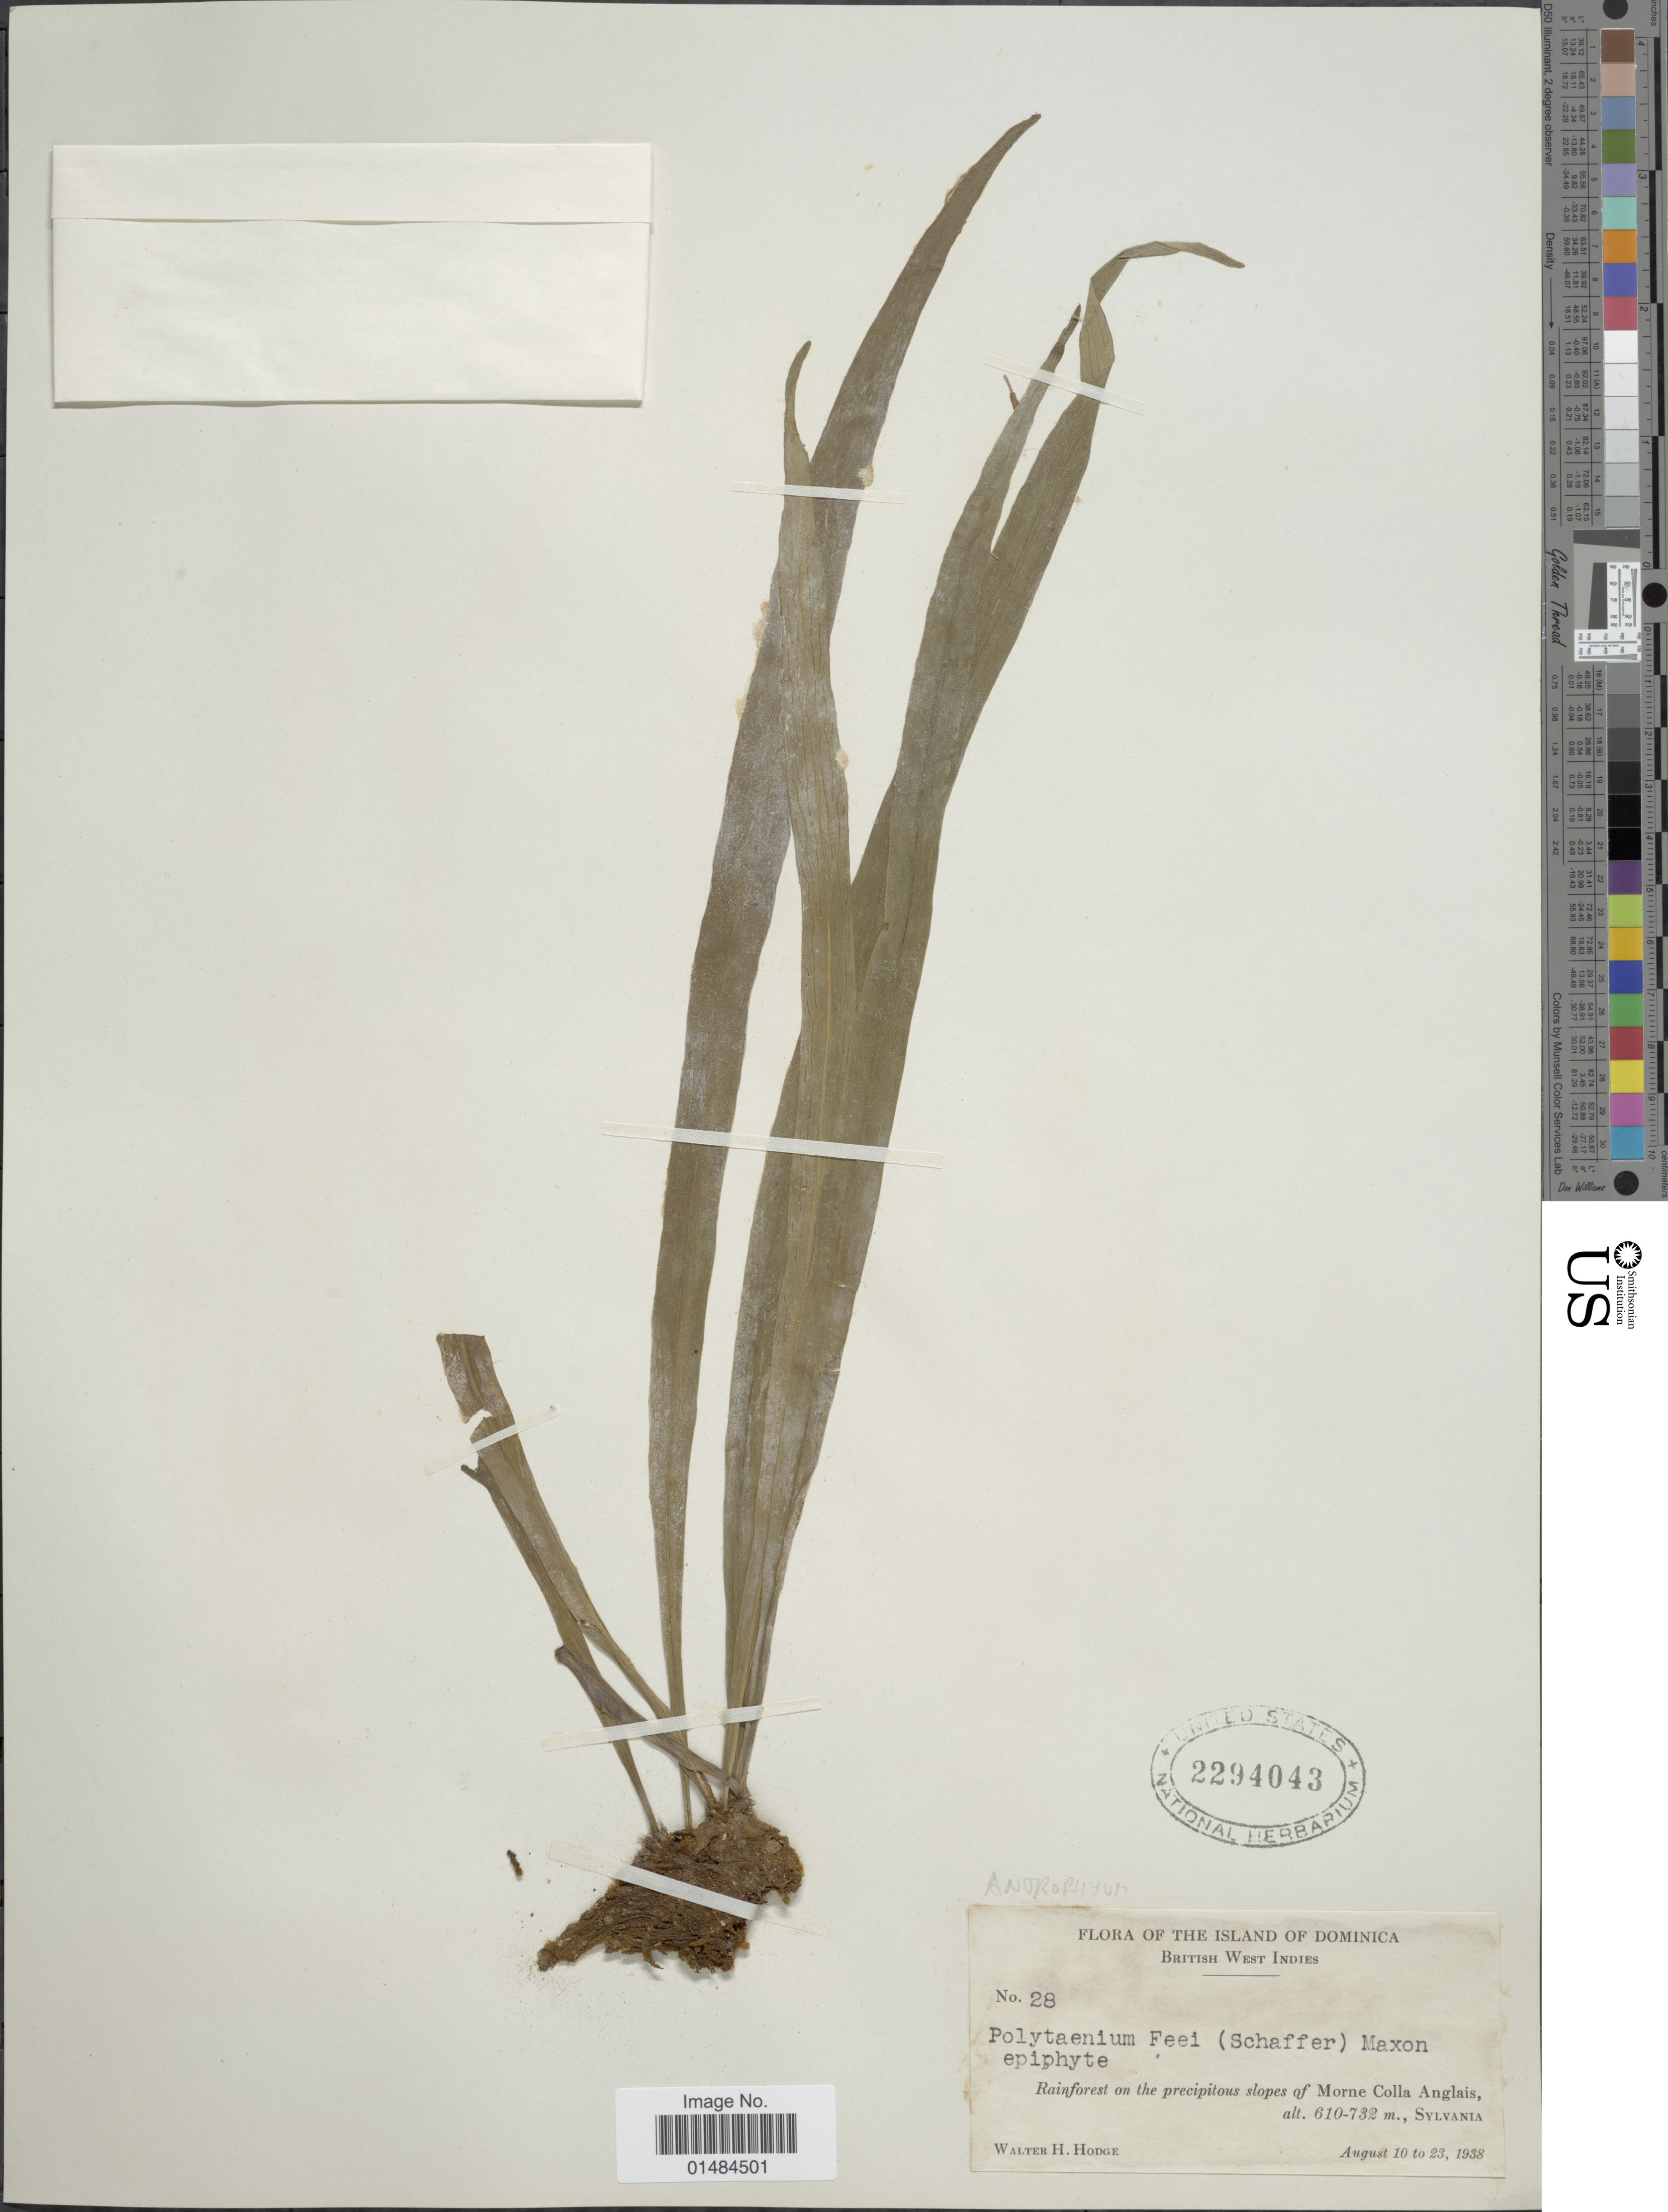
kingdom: Plantae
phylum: Tracheophyta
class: Polypodiopsida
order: Polypodiales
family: Pteridaceae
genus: Polytaenium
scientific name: Polytaenium lanceolatum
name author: (L.) Desv.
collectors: W. Hodge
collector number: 28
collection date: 1938-08-10/1938-08-23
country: Dominica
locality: The Island of Dominica. British West Indies. Rainforest on the precipitous slopes of Morne Colla Anglais, Sylvania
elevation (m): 610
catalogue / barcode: US 2294043